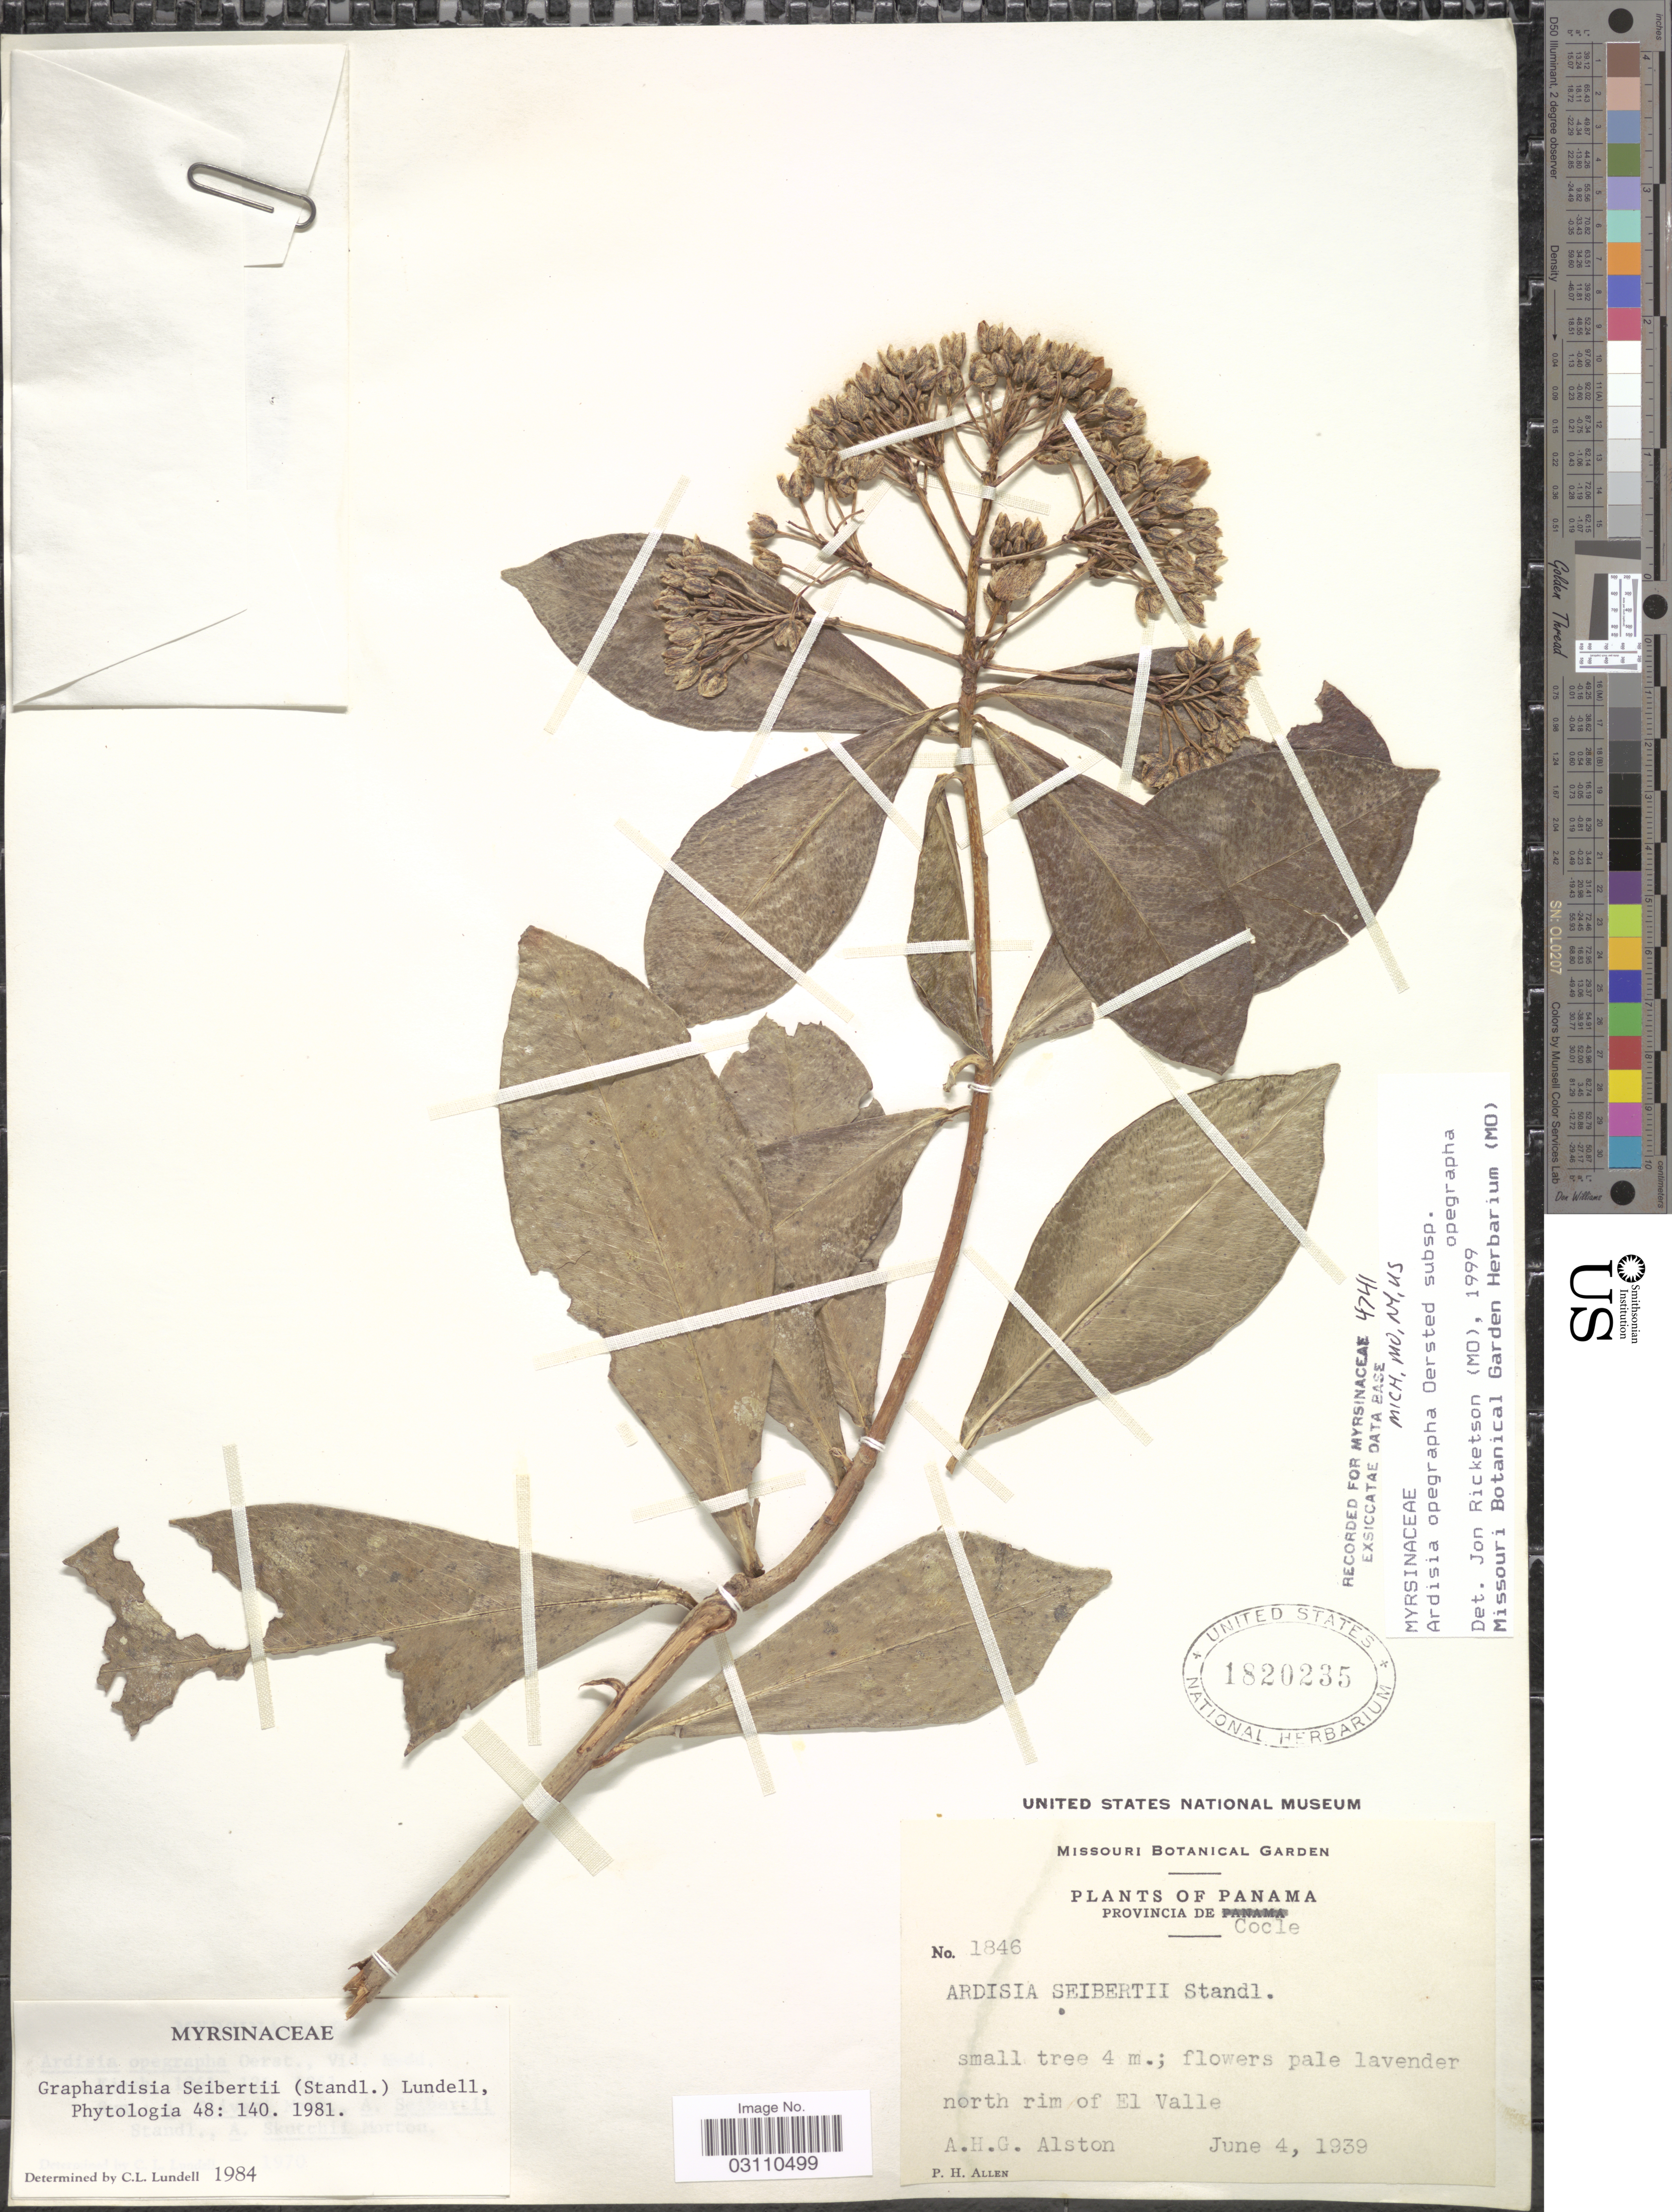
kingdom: Plantae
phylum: Tracheophyta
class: Magnoliopsida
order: Ericales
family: Primulaceae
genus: Ardisia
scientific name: Ardisia opegrapha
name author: Oerst.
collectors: P. H. Allen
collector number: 1846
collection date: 1939-06-04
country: Panama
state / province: Coclé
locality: North rim of El Valle.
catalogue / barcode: US 1820235